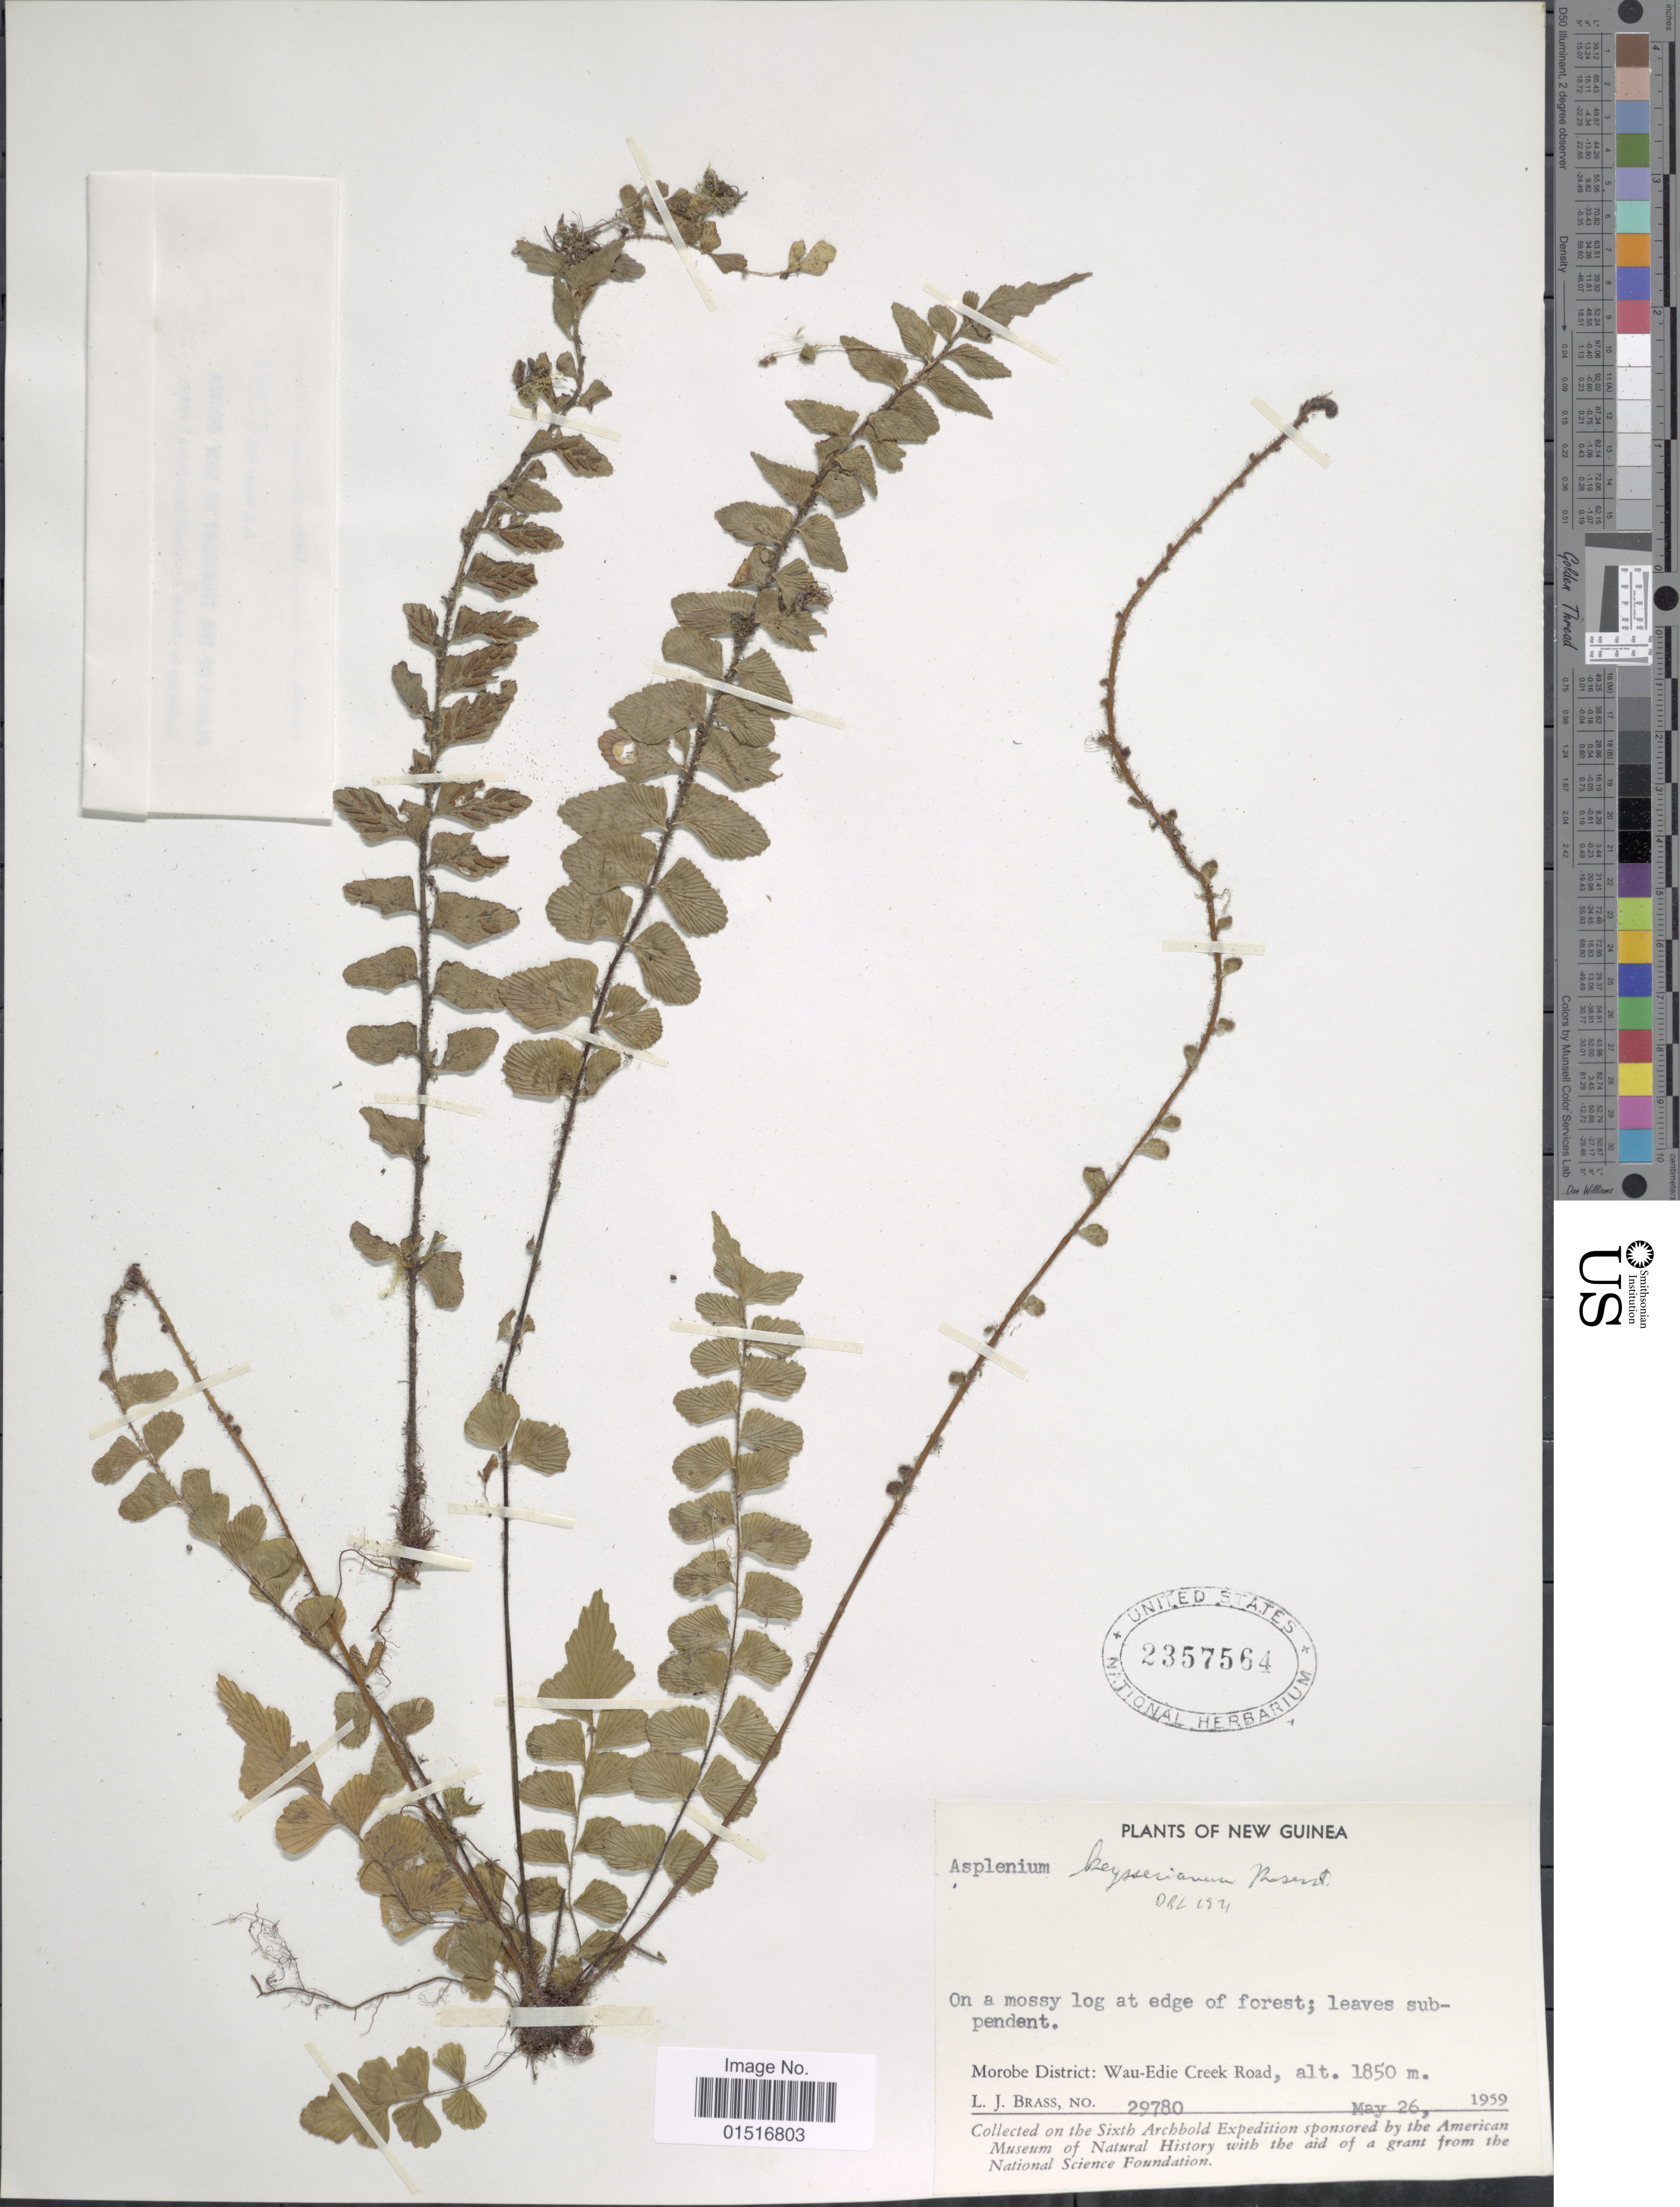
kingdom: Plantae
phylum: Tracheophyta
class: Polypodiopsida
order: Polypodiales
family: Aspleniaceae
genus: Asplenium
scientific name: Asplenium paleaceum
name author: R. Br.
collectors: L. J. Brass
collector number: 29780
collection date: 1959-05-26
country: Papua New Guinea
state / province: Morobe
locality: New Guinea. Wau-Edie Creek Road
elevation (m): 1850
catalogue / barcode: US 2357564